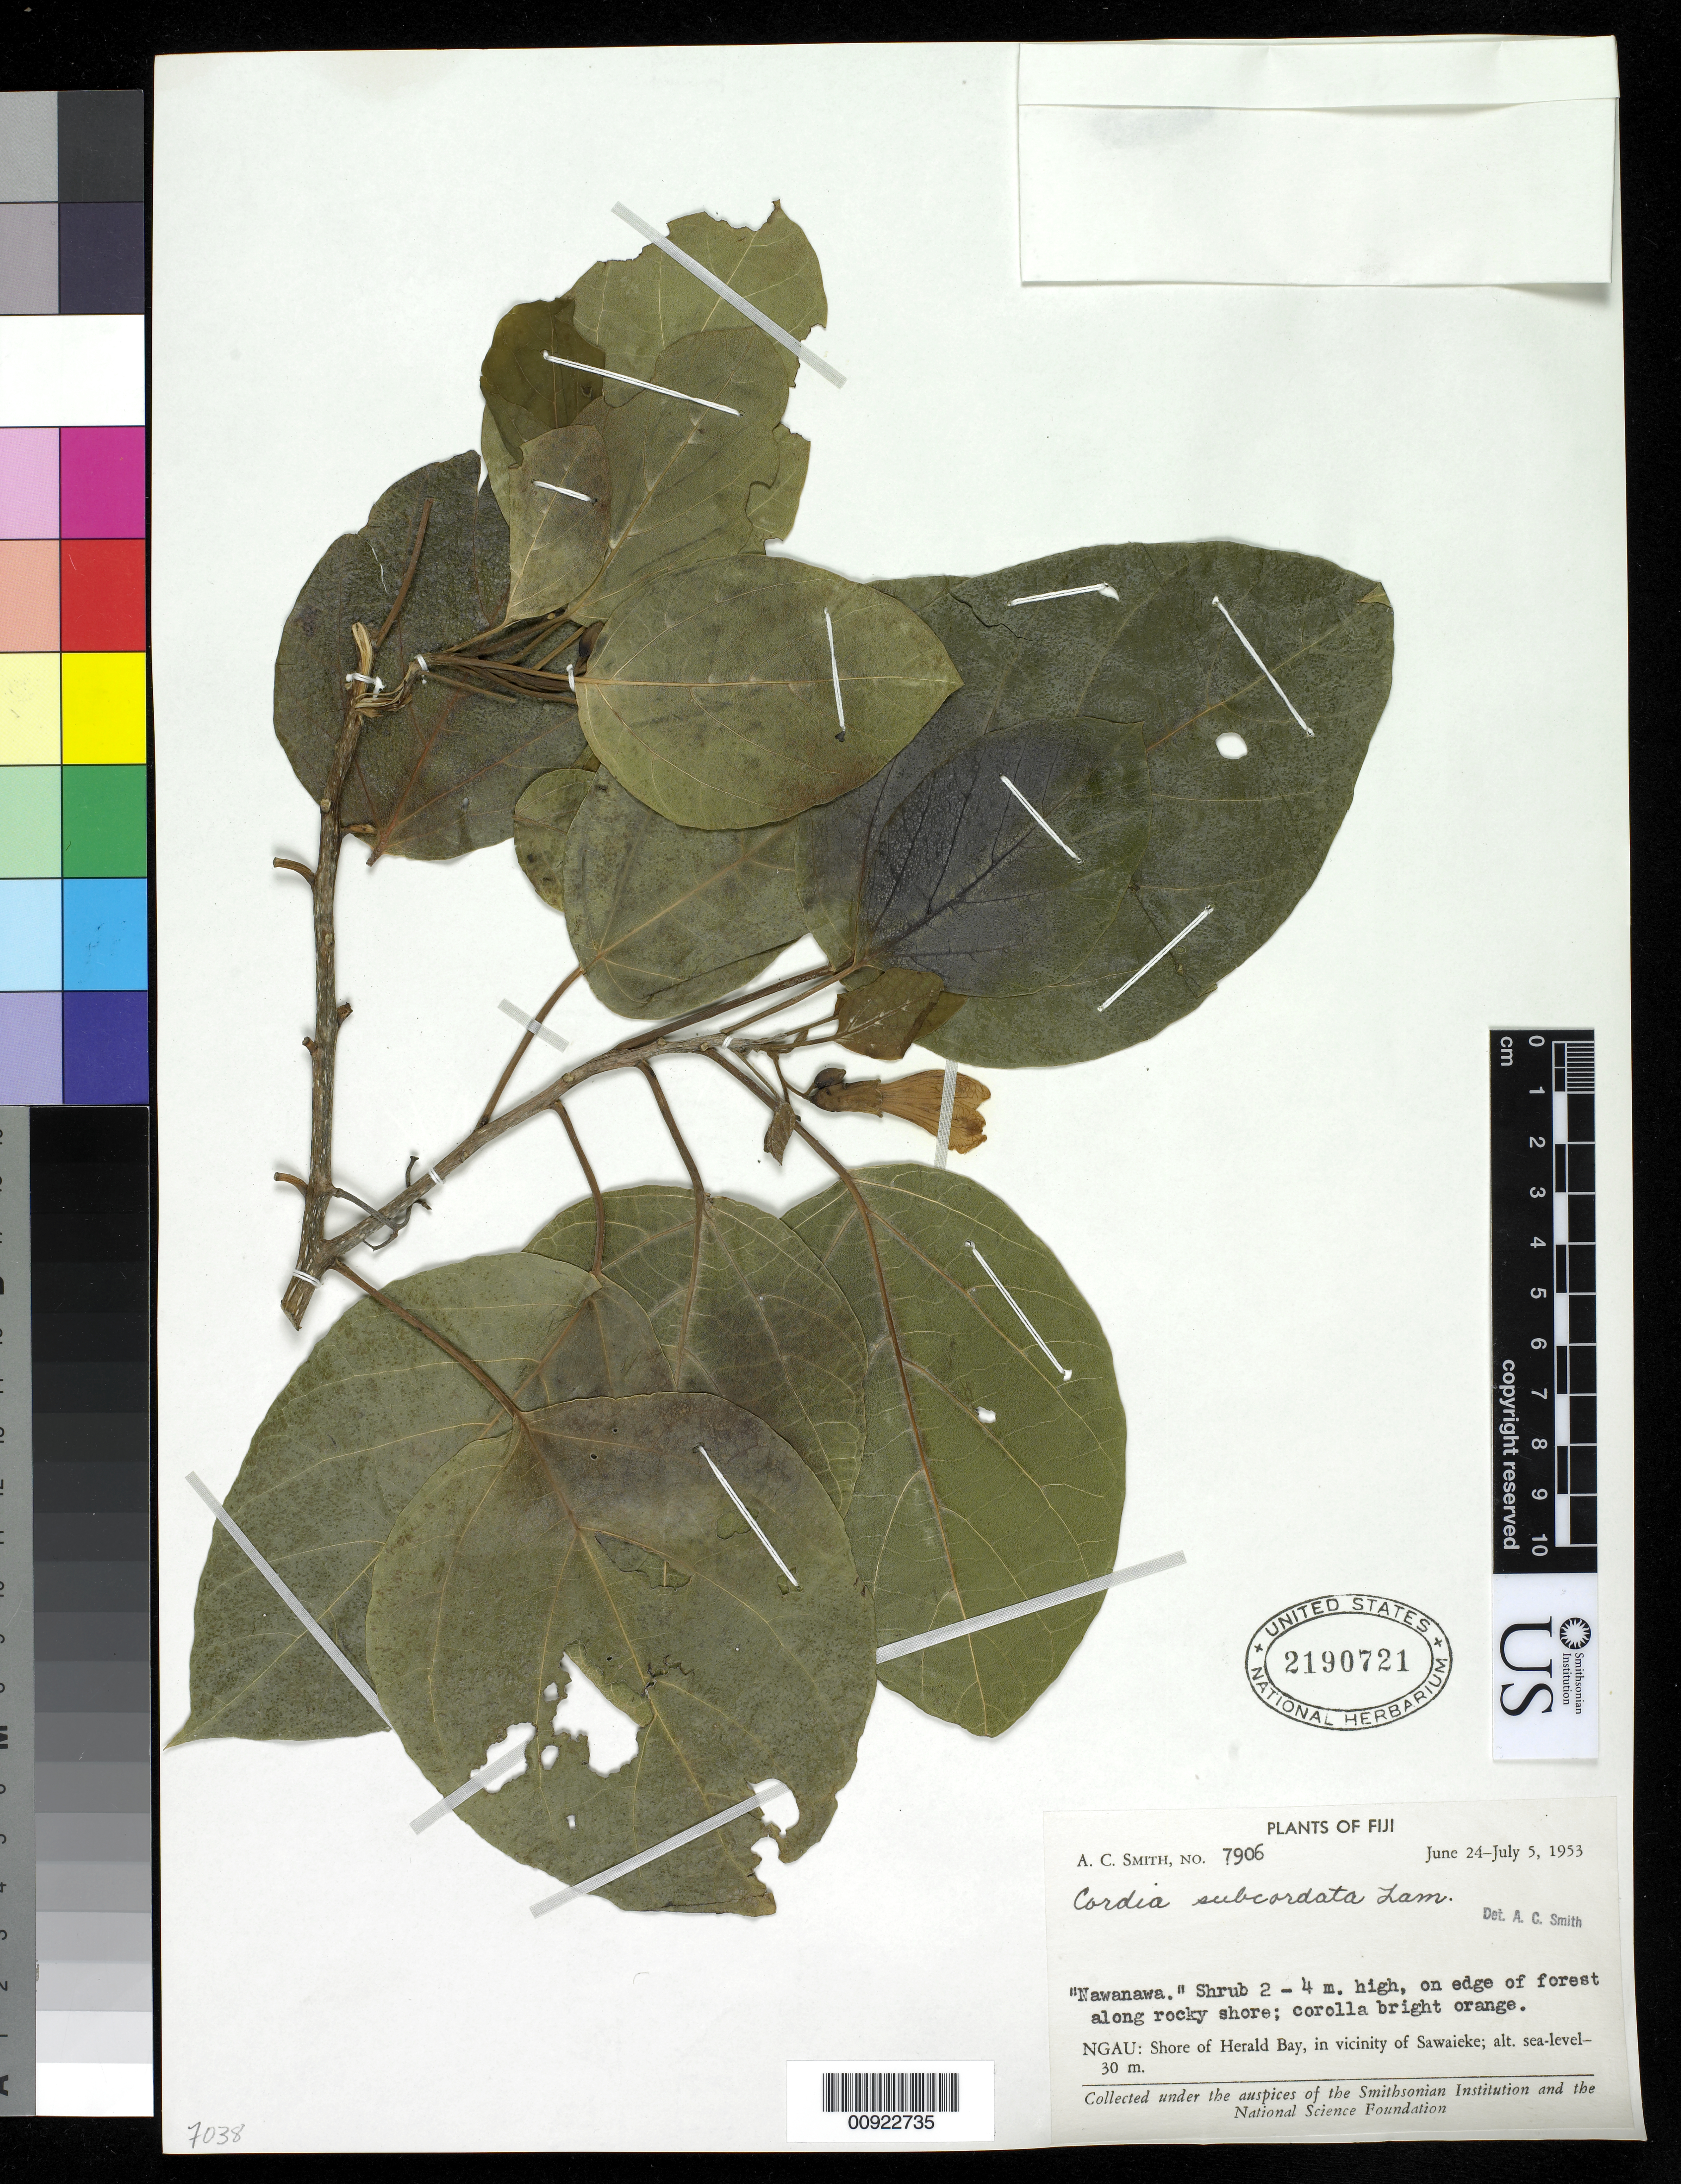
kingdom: Plantae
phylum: Tracheophyta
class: Magnoliopsida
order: Boraginales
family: Cordiaceae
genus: Cordia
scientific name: Cordia subcordata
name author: Lam.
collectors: C. A. Smith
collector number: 7906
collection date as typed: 24 Jun 1953 to 05 Jul 1953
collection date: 1953-06-24/1953-07-05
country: Fiji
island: Gau [Ngau]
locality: Shore of Herald Bay, in vicinity of Sawaieke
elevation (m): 0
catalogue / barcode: US 2190721